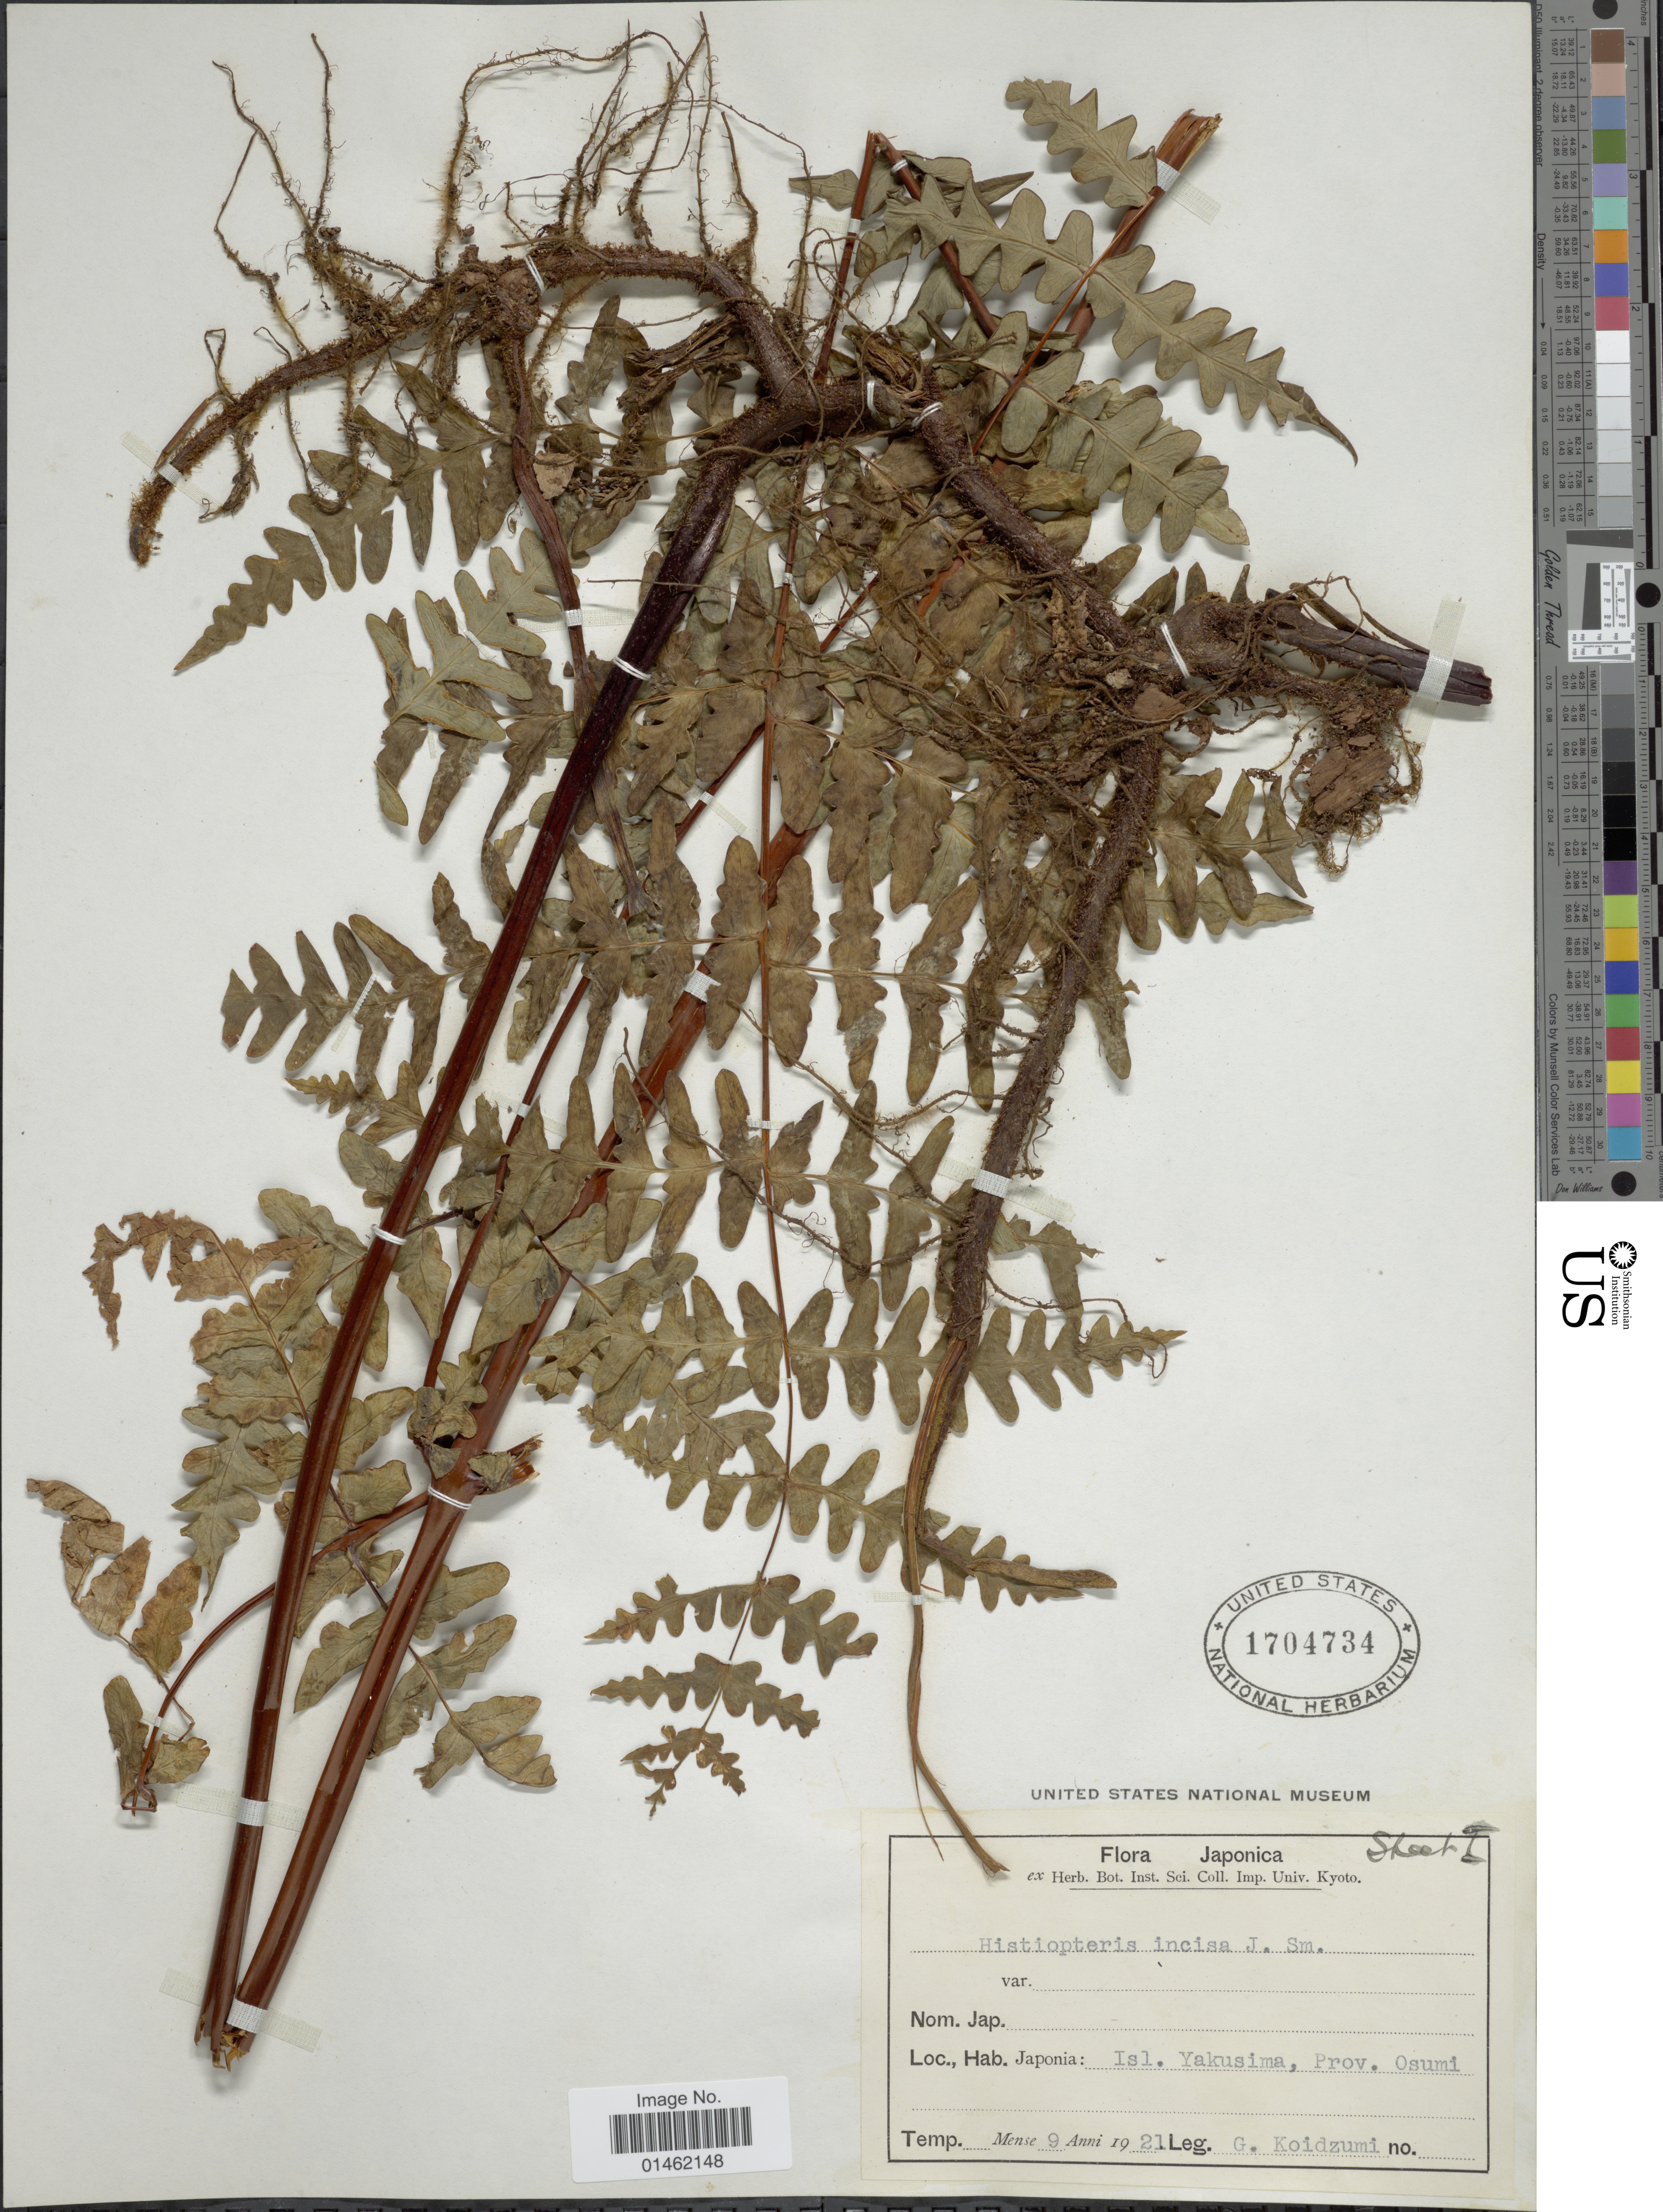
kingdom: Plantae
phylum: Tracheophyta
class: Polypodiopsida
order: Polypodiales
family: Dennstaedtiaceae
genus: Histiopteris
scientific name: Histiopteris incisa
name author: (Thunb.) J. Sm.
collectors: G. Koidzumi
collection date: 1921-09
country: Japan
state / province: Kagosima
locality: Isl Yakushima, prov. Osumi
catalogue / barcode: US 1704734